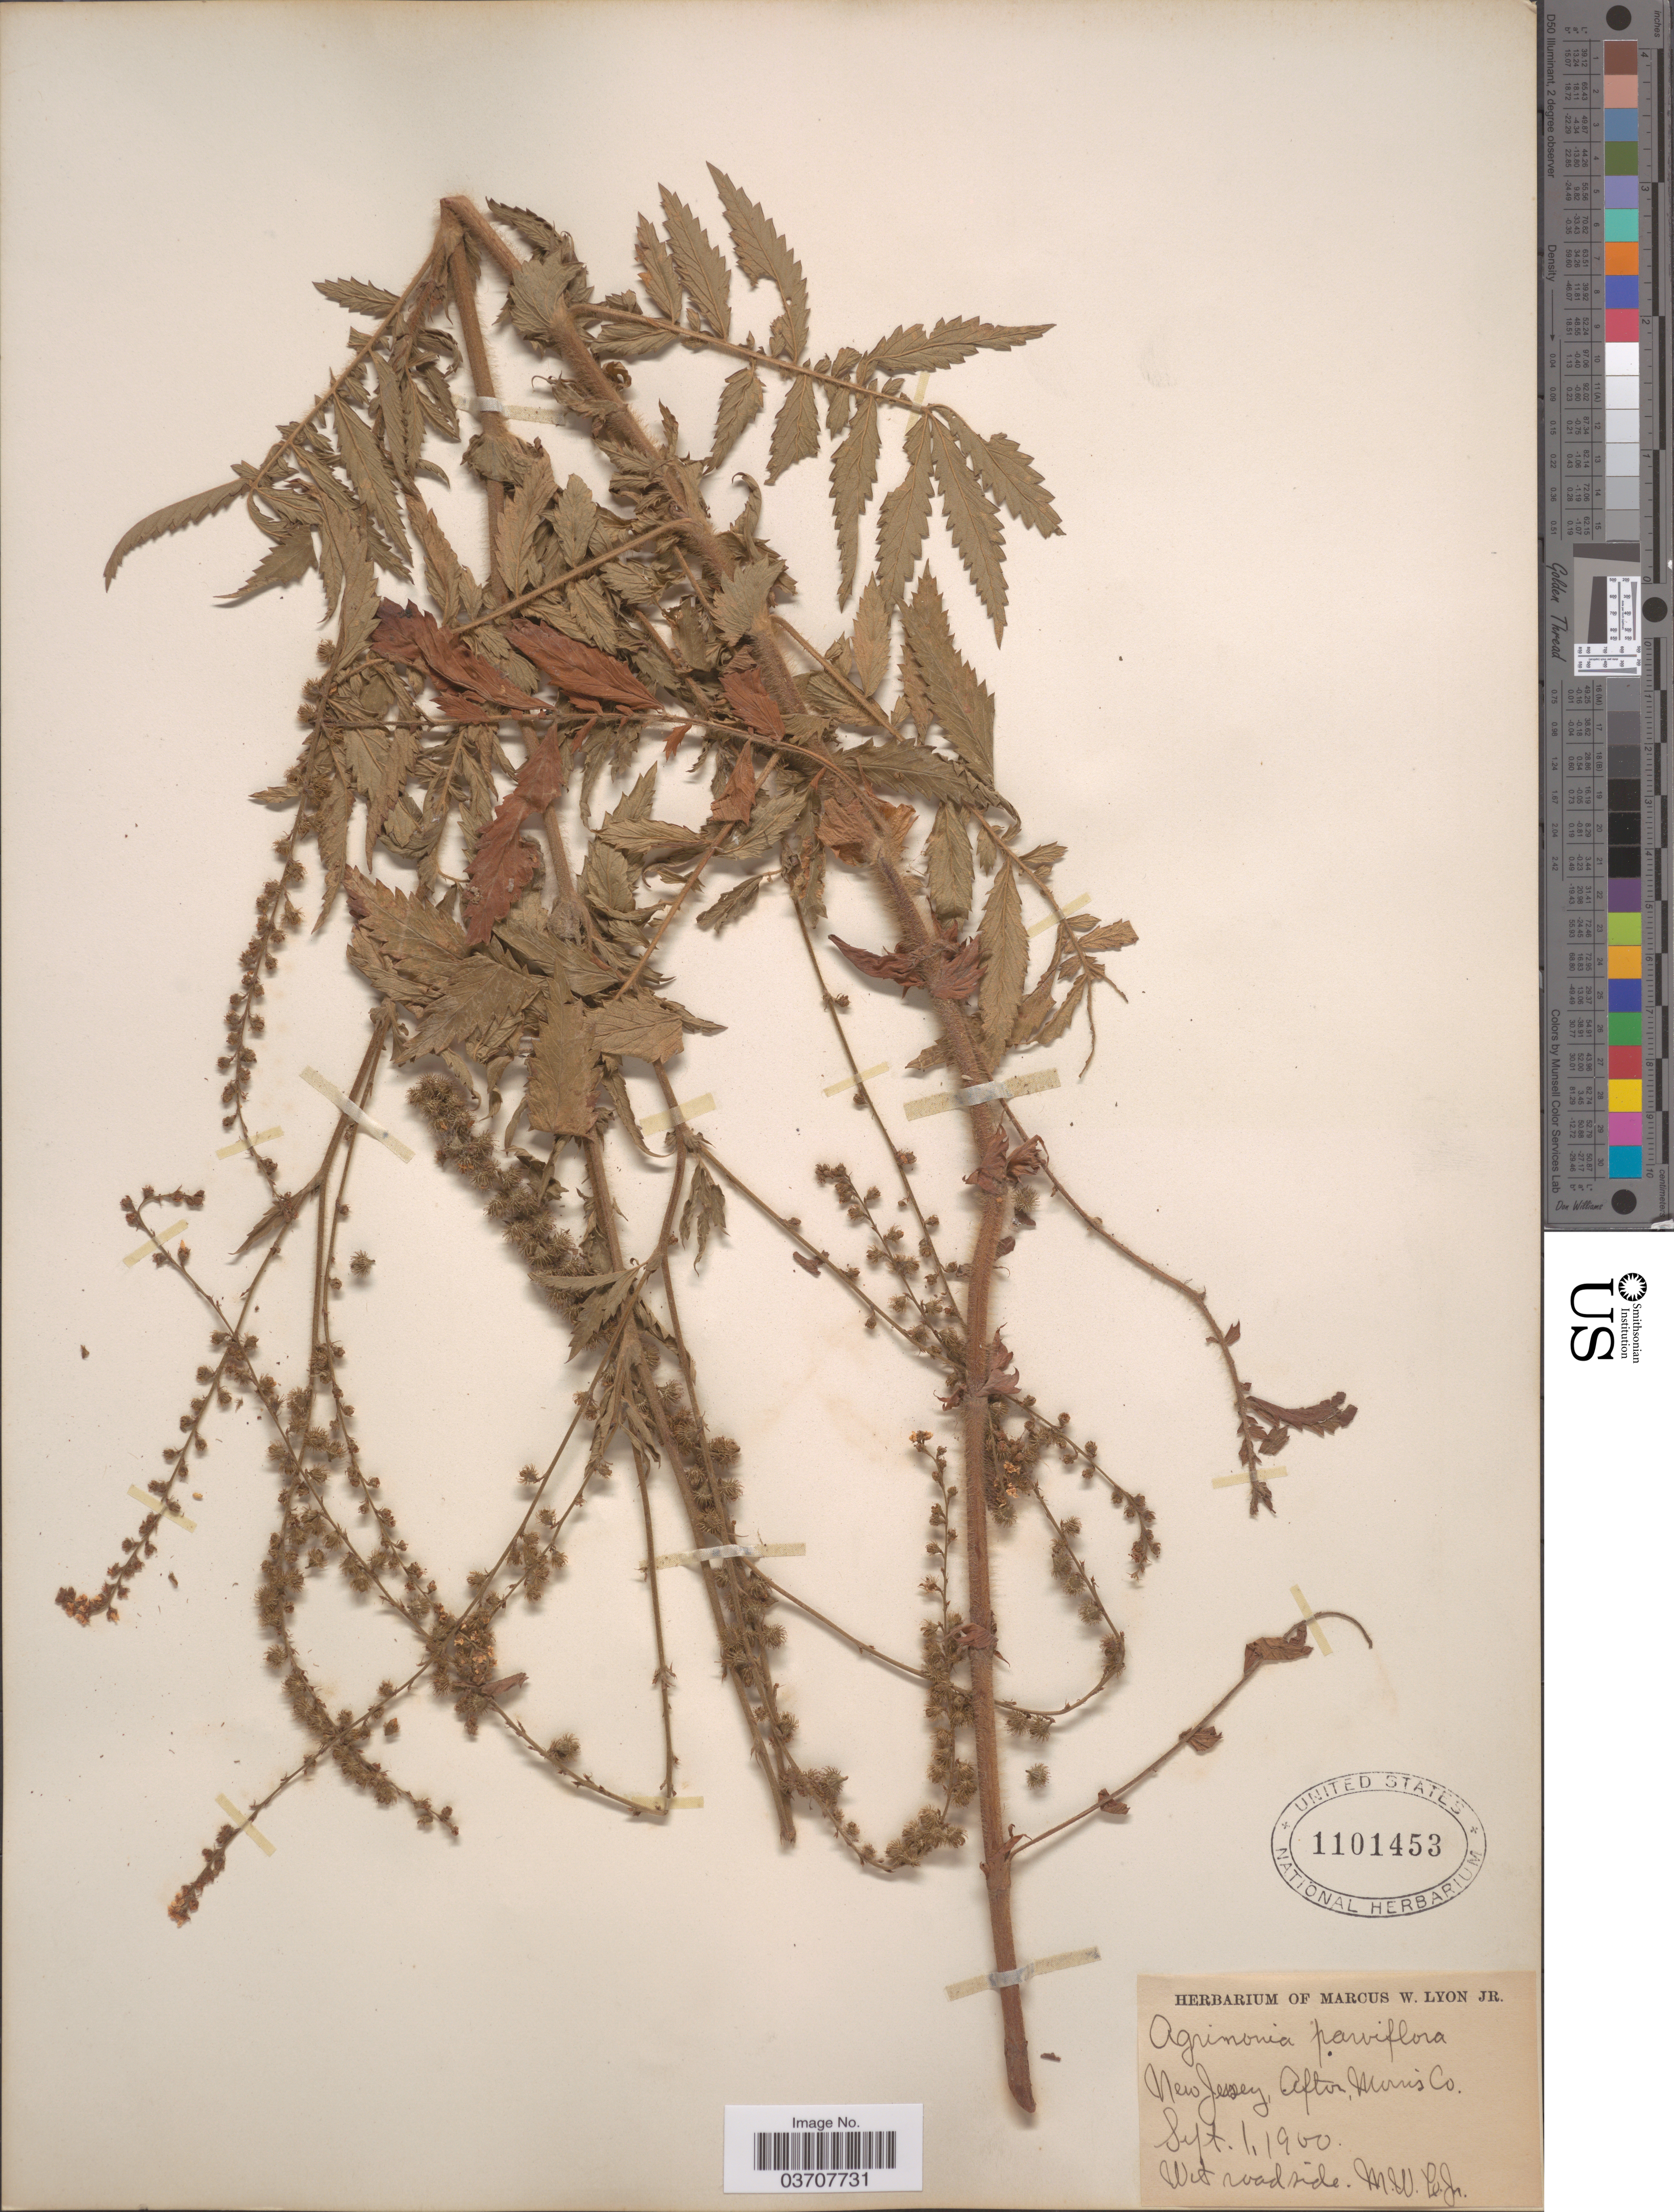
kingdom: Plantae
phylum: Tracheophyta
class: Magnoliopsida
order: Rosales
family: Rosaceae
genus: Agrimonia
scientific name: Agrimonia parviflora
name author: Aiton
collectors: M. Lyon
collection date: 1900-09-01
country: United States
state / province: New Jersey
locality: Afton, Morris Co.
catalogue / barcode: US 1101453